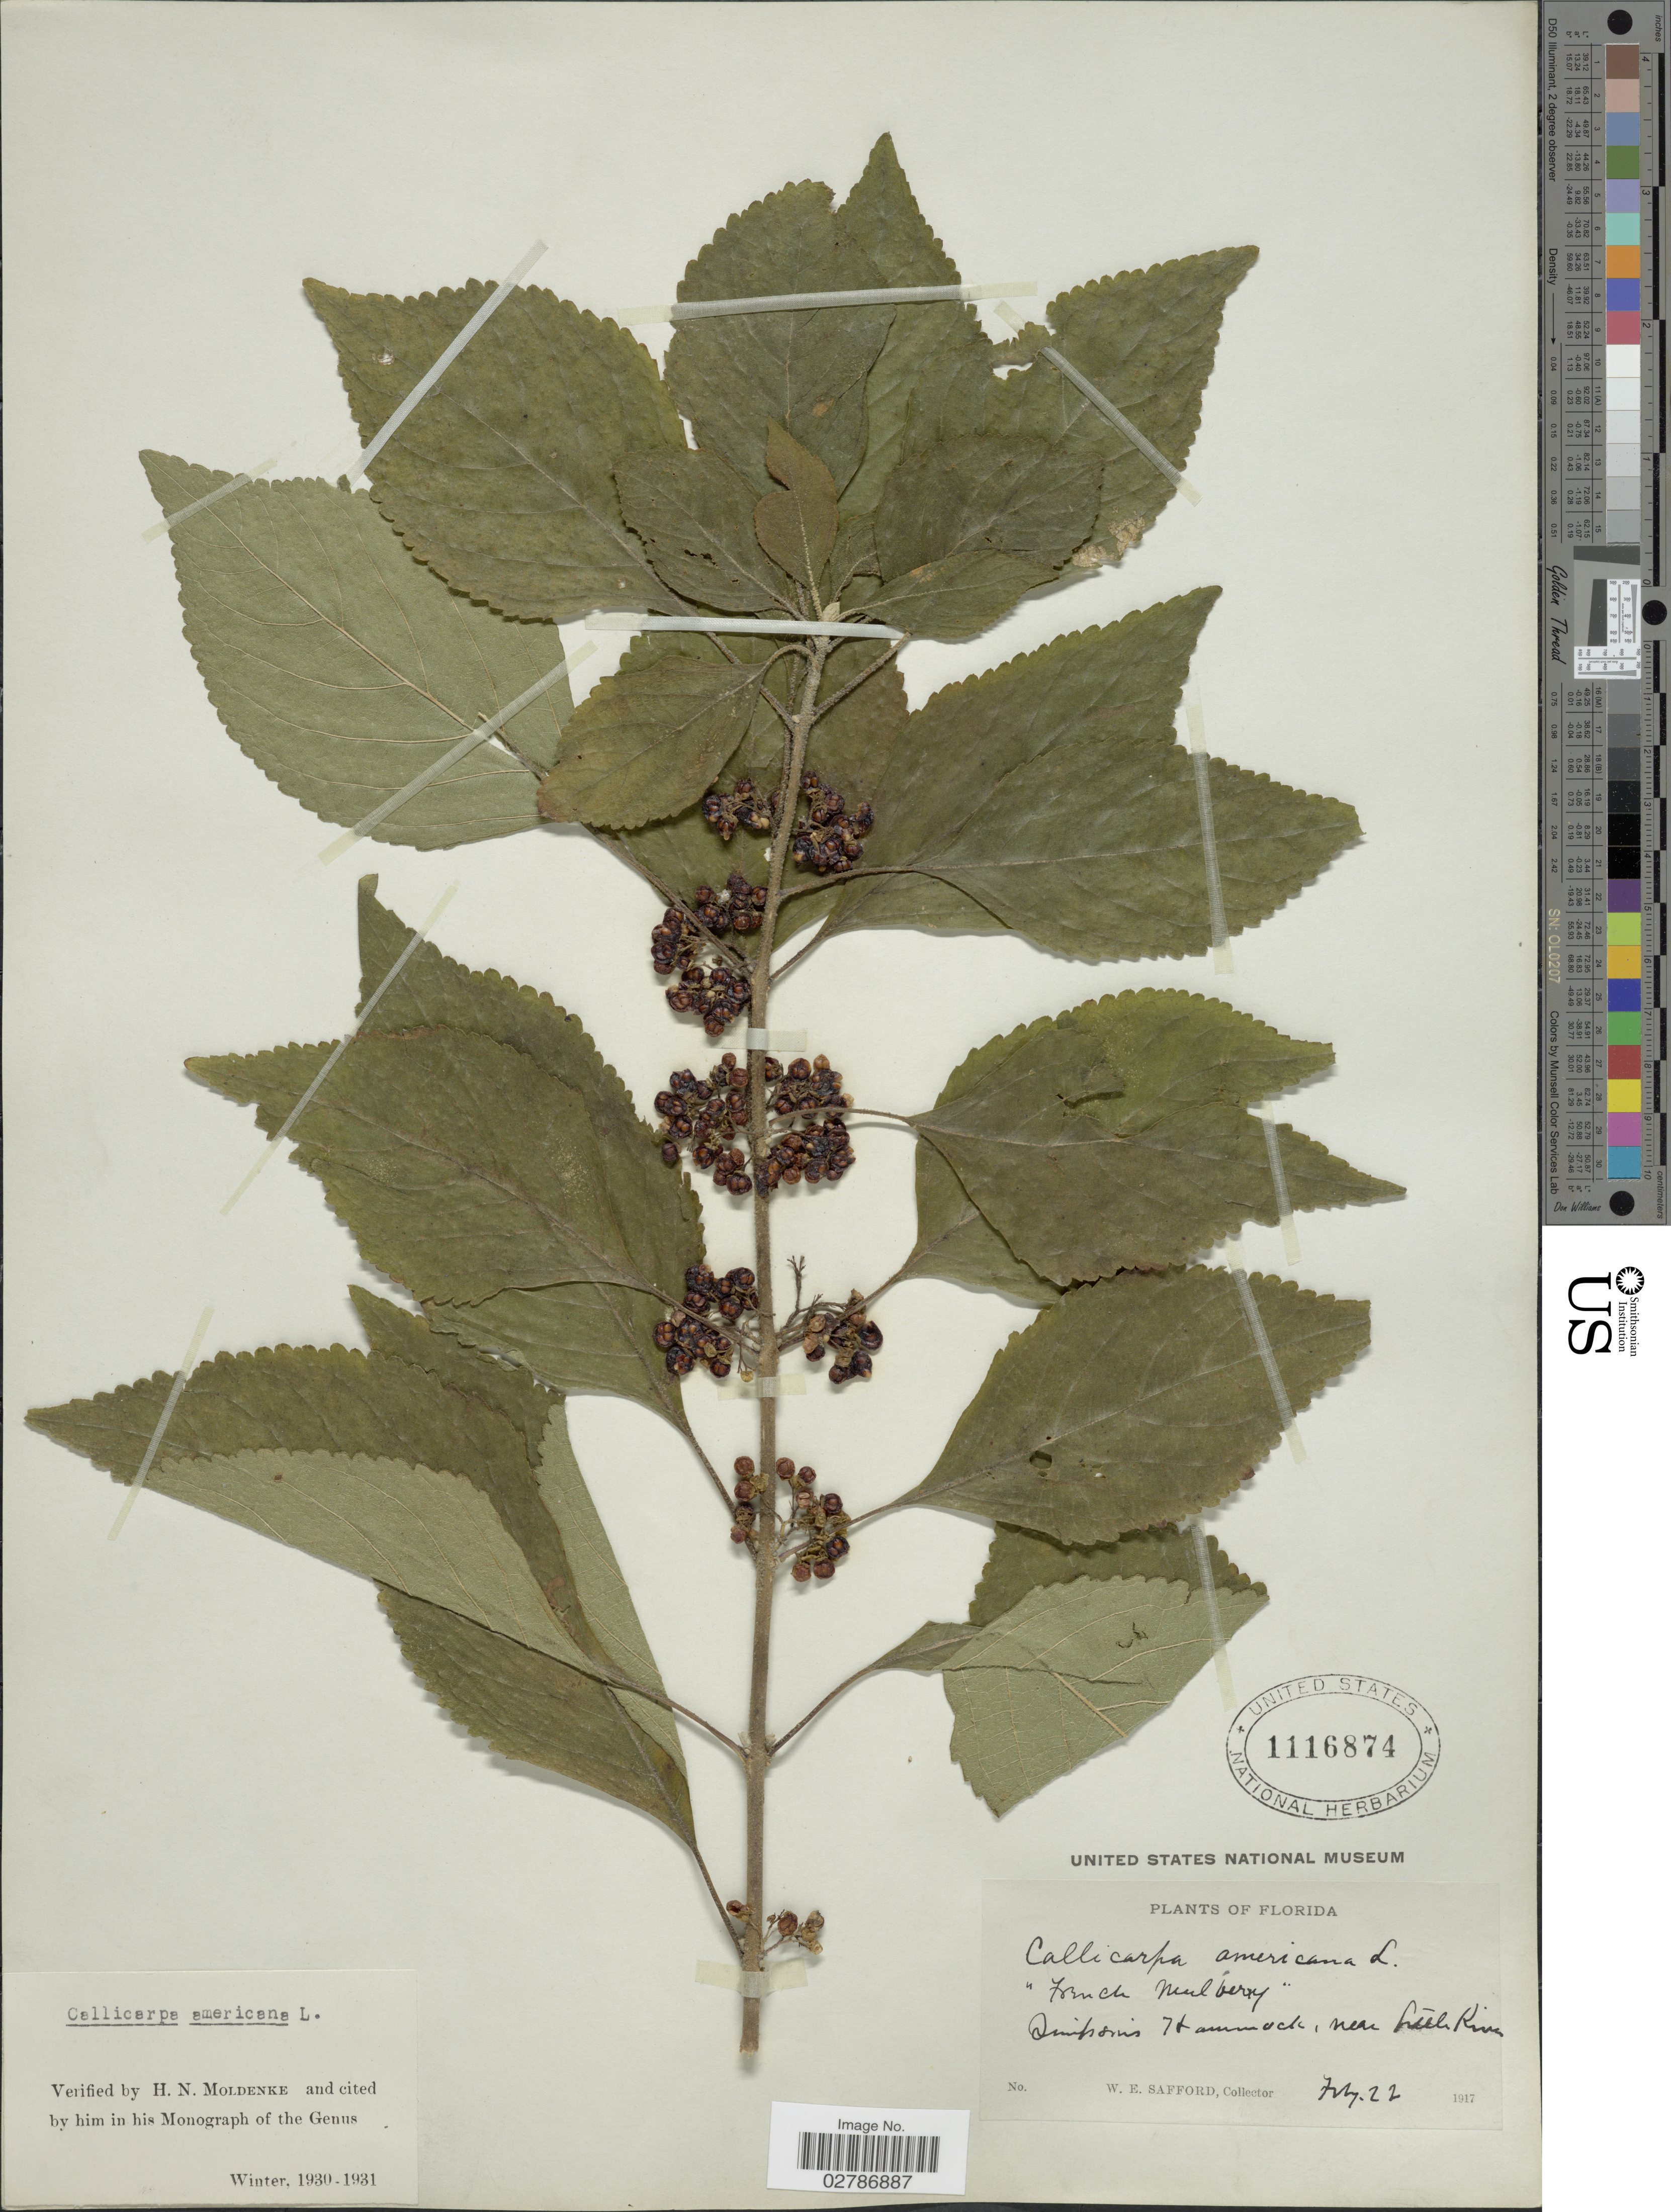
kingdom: Plantae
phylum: Tracheophyta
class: Magnoliopsida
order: Lamiales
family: Lamiaceae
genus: Callicarpa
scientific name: Callicarpa americana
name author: L.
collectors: W. E. Safford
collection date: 1917-07-22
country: United States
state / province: Florida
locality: Simpson's Hammock, near Little River.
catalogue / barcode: US 1116874